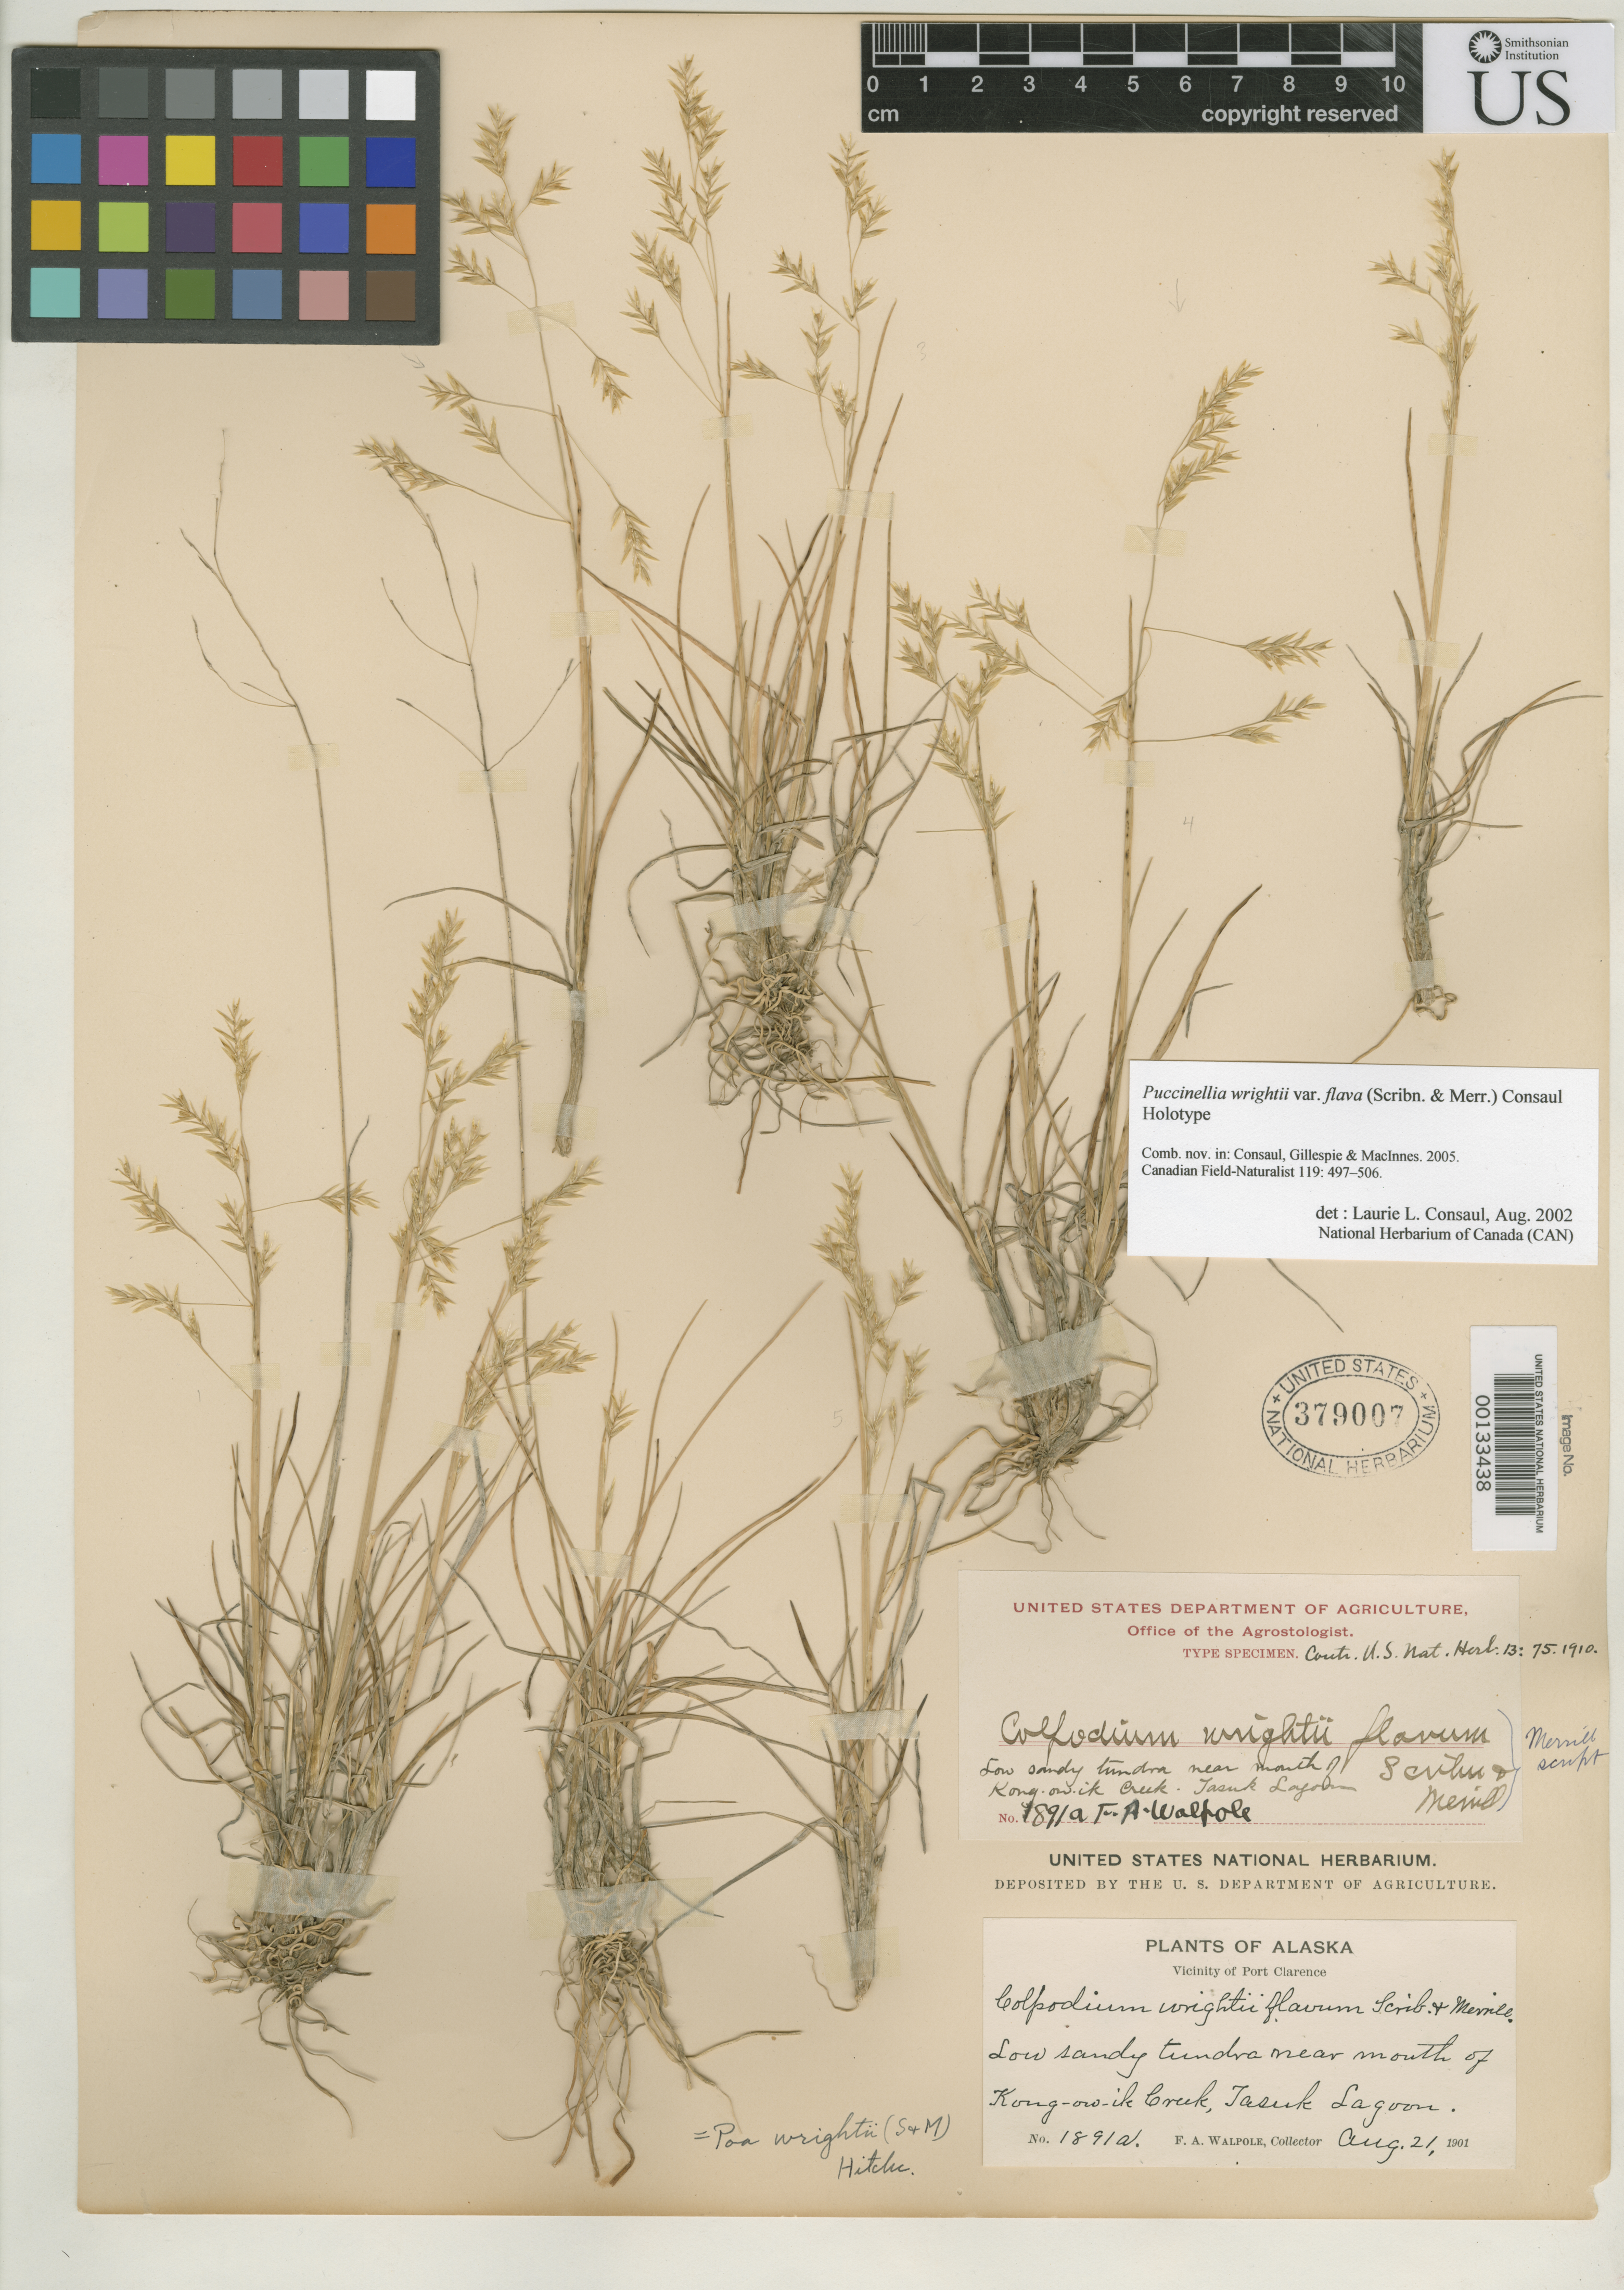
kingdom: Plantae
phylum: Tracheophyta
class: Liliopsida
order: Poales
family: Poaceae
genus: Colpodium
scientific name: Colpodium wrightii var. flavum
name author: Scribn. & Merr.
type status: Holotype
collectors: F. Walepole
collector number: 1891a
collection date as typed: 21 Aug 1901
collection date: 1901-08-21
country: United States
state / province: Alaska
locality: Port Clarence Kong-ow-ik Creek, Tasnk lagoon, Seward Peninsula.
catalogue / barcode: US 379007